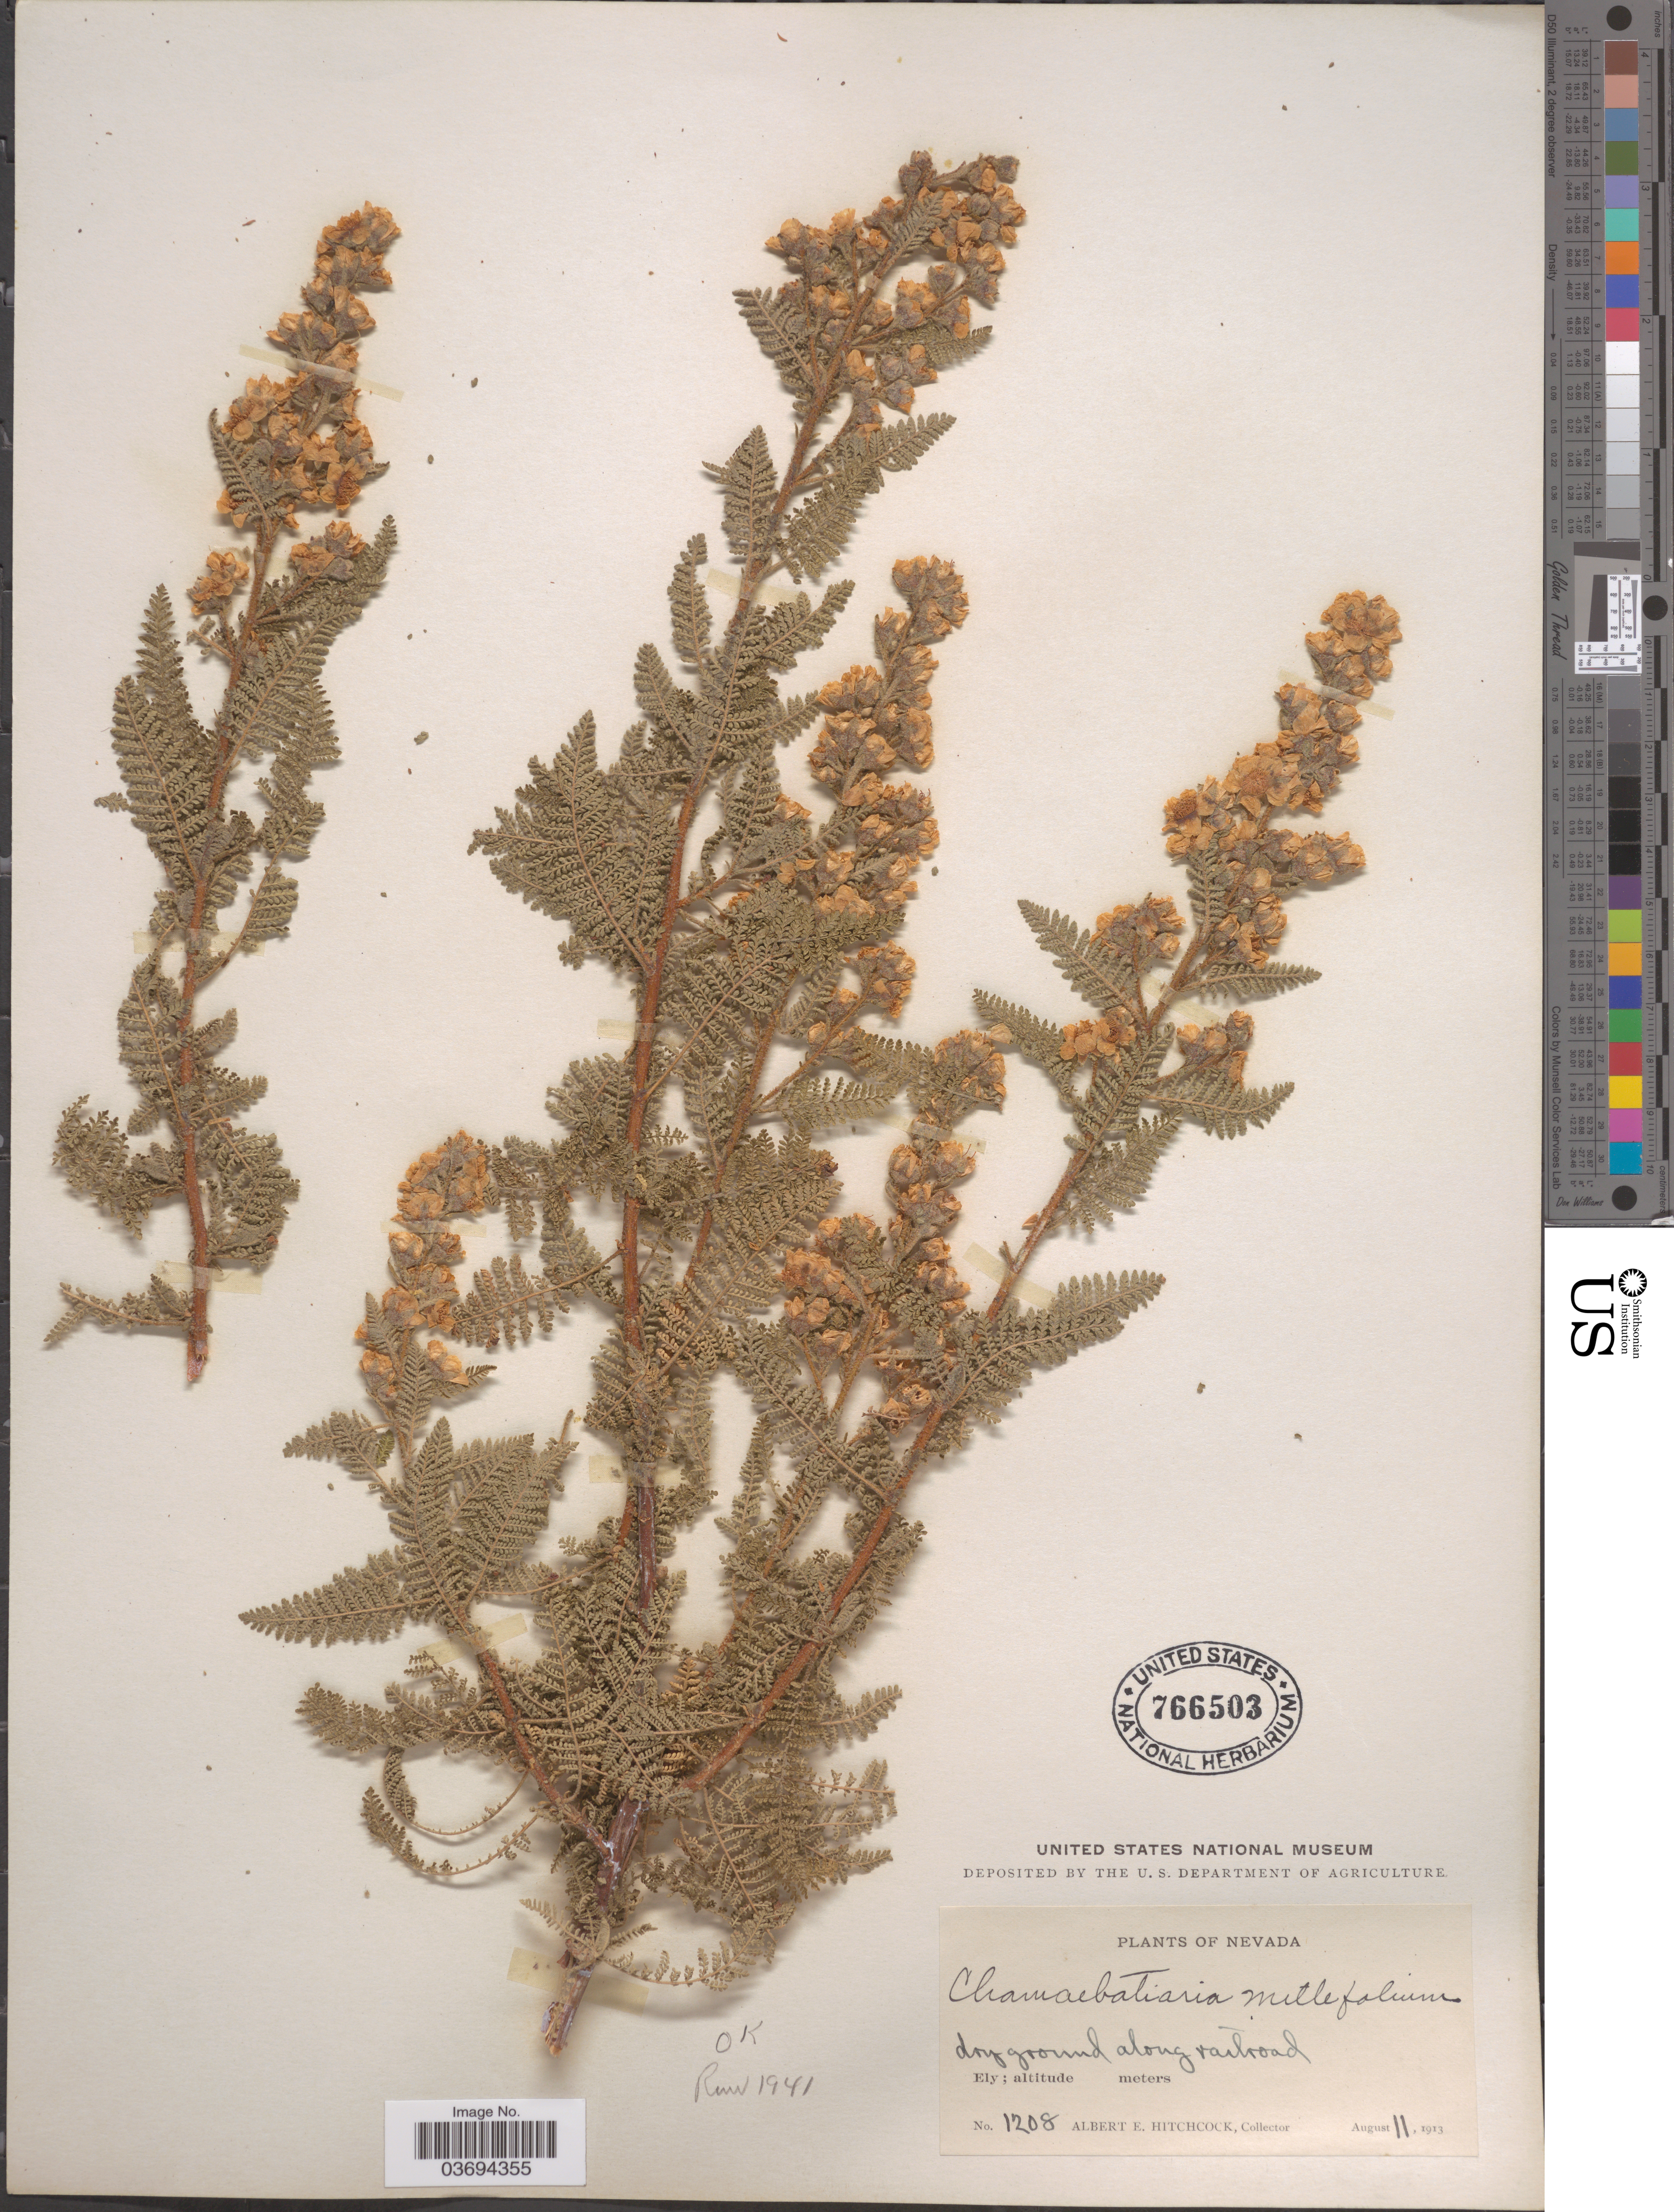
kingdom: Plantae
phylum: Tracheophyta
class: Magnoliopsida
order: Rosales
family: Rosaceae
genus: Chamaebatiaria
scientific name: Chamaebatiaria millefolium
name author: (Torr.) Maxim.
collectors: A. Hitchcock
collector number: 1208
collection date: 1913-08-11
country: United States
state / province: Nevada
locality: Ely.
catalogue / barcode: US 766503